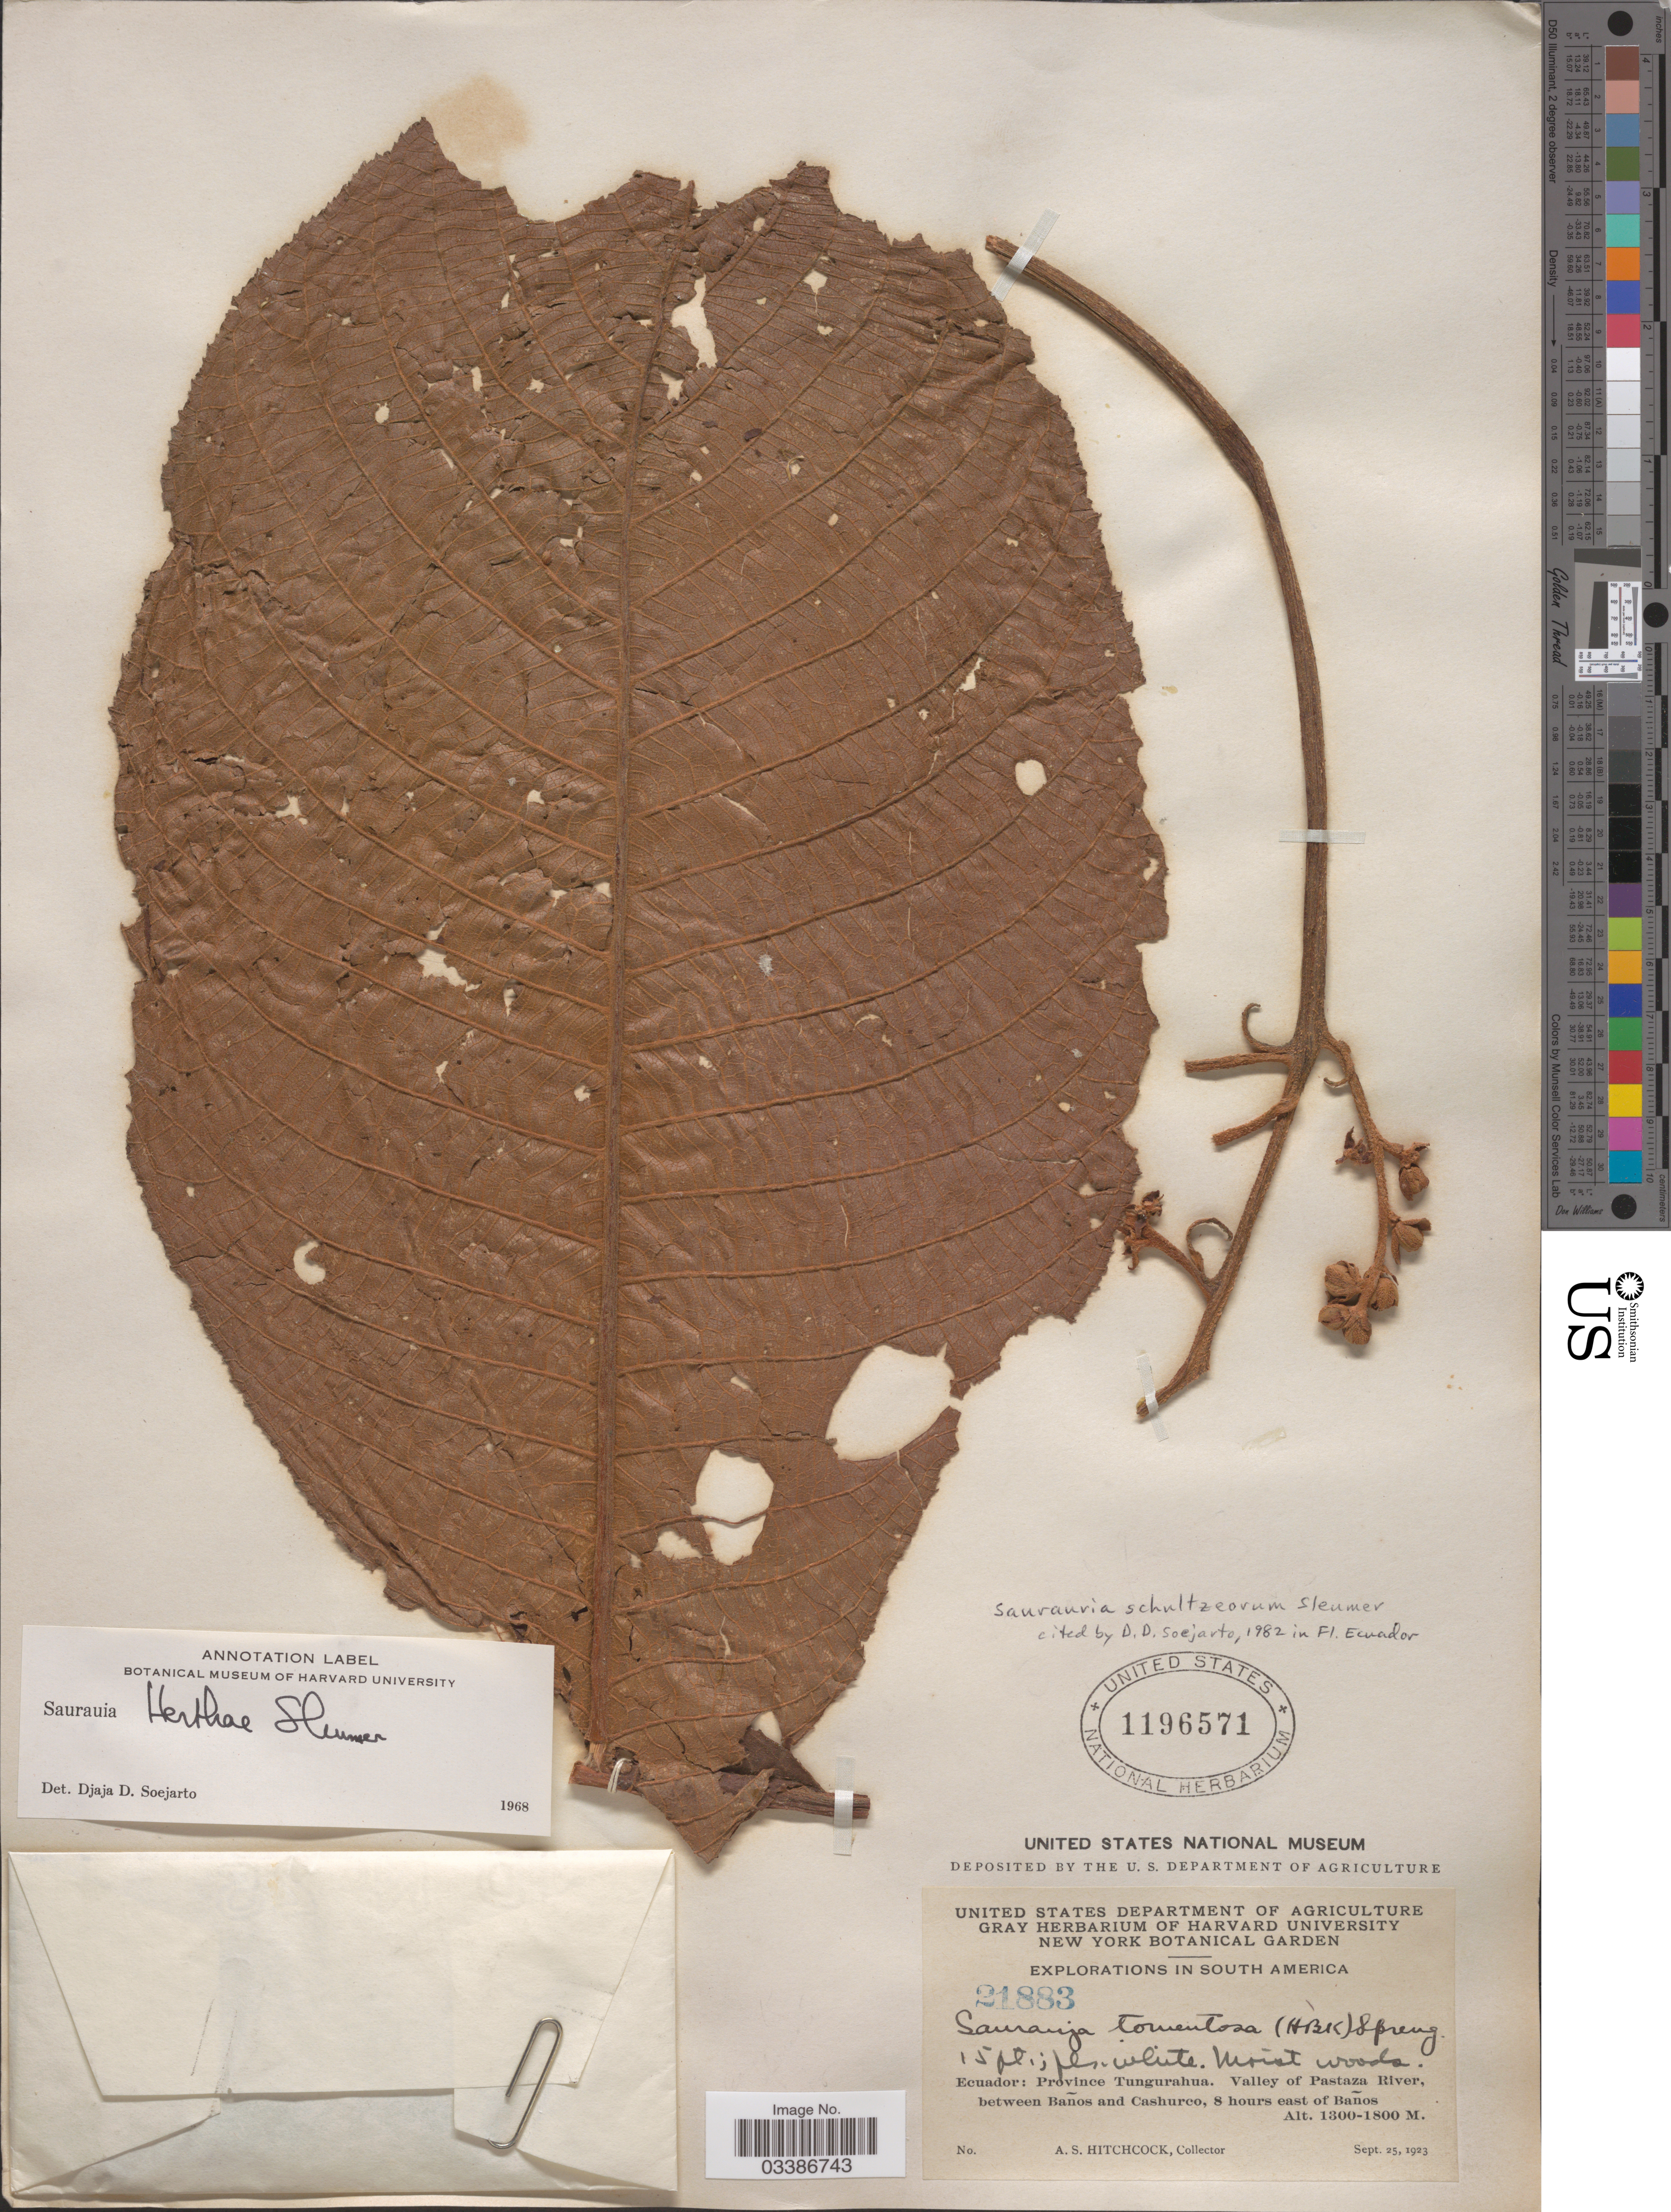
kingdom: Plantae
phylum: Tracheophyta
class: Magnoliopsida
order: Ericales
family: Actinidiaceae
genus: Saurauia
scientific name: Saurauia schultzeorum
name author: Sleumer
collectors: A. S. Hitchcock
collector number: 21883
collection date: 1923-09-25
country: Ecuador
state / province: Tungurahua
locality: Valley of Pastaza River, between Baños and Cashurco, 8 hours east of Baños.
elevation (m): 1300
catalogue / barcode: US 1196571